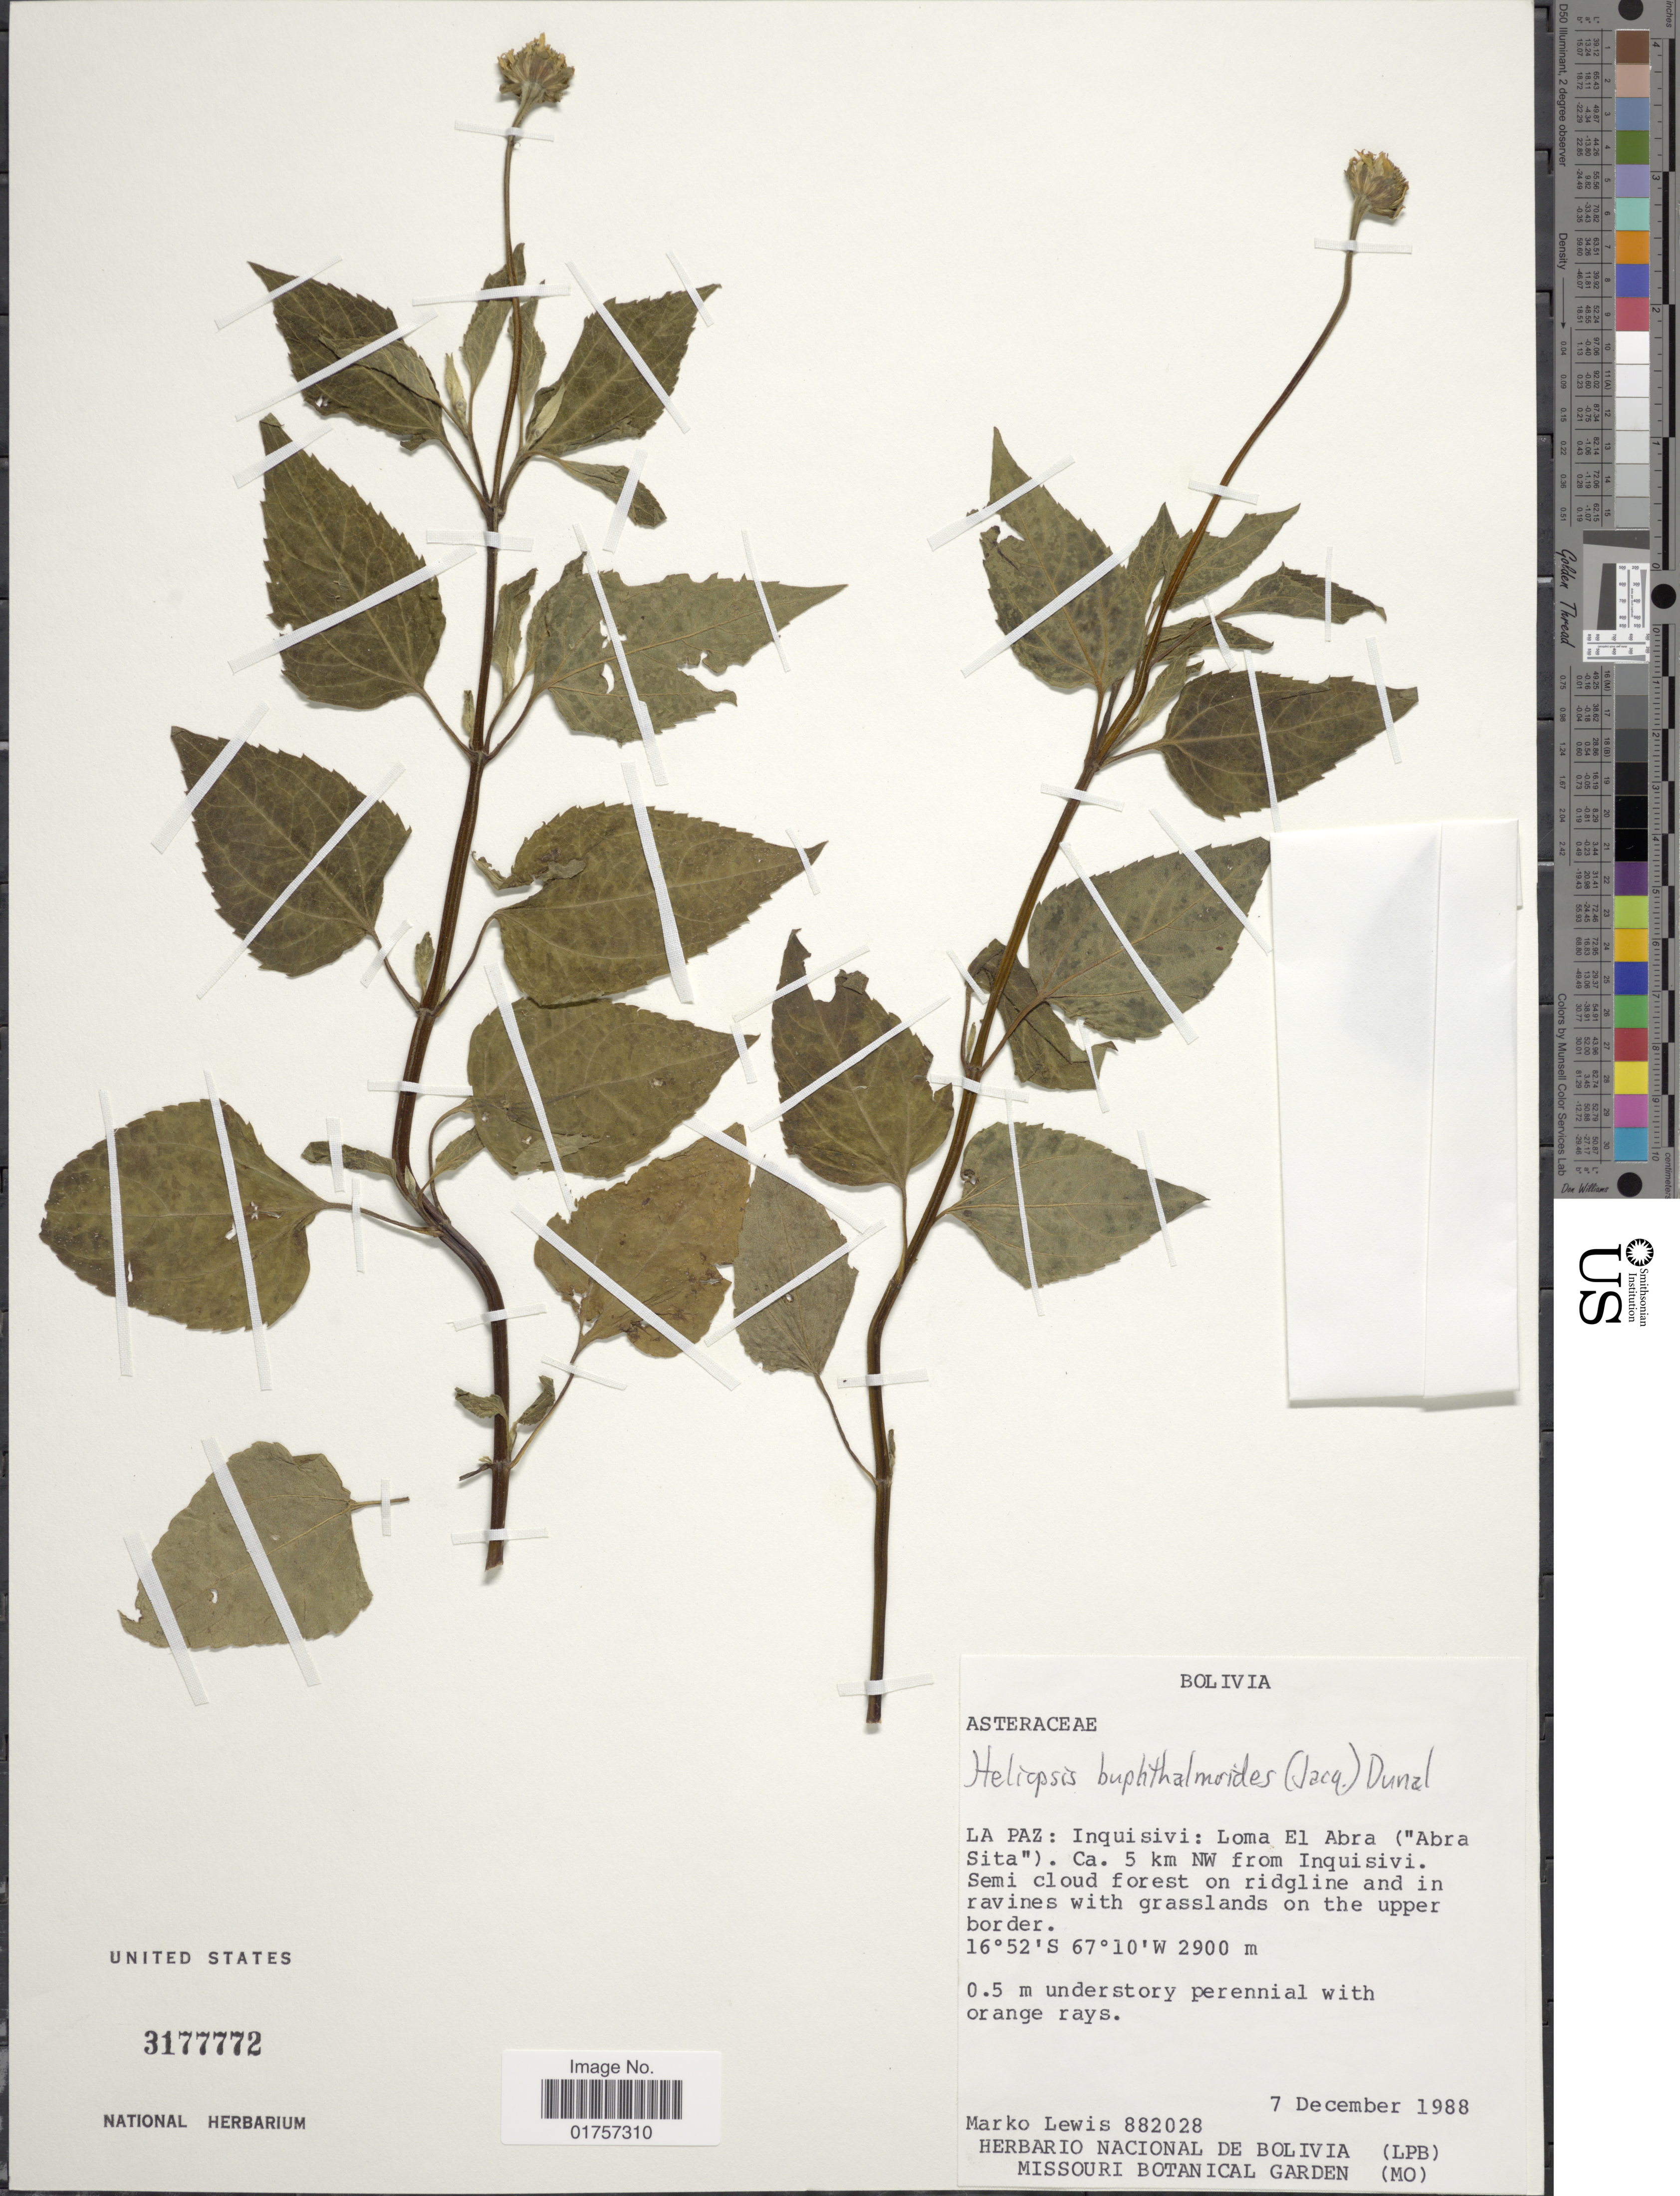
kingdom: Plantae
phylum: Tracheophyta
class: Magnoliopsida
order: Asterales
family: Asteraceae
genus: Heliopsis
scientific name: Heliopsis buphthalmoides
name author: (Jacq.) Dunal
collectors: M. A. Lewis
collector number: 882028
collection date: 1988-12-07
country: Bolivia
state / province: La Paz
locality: Inquisivi: Loma El Abra ("Abra Sita"). Ca. 5 km NW from Inquisivi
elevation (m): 2900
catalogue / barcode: US 3177772